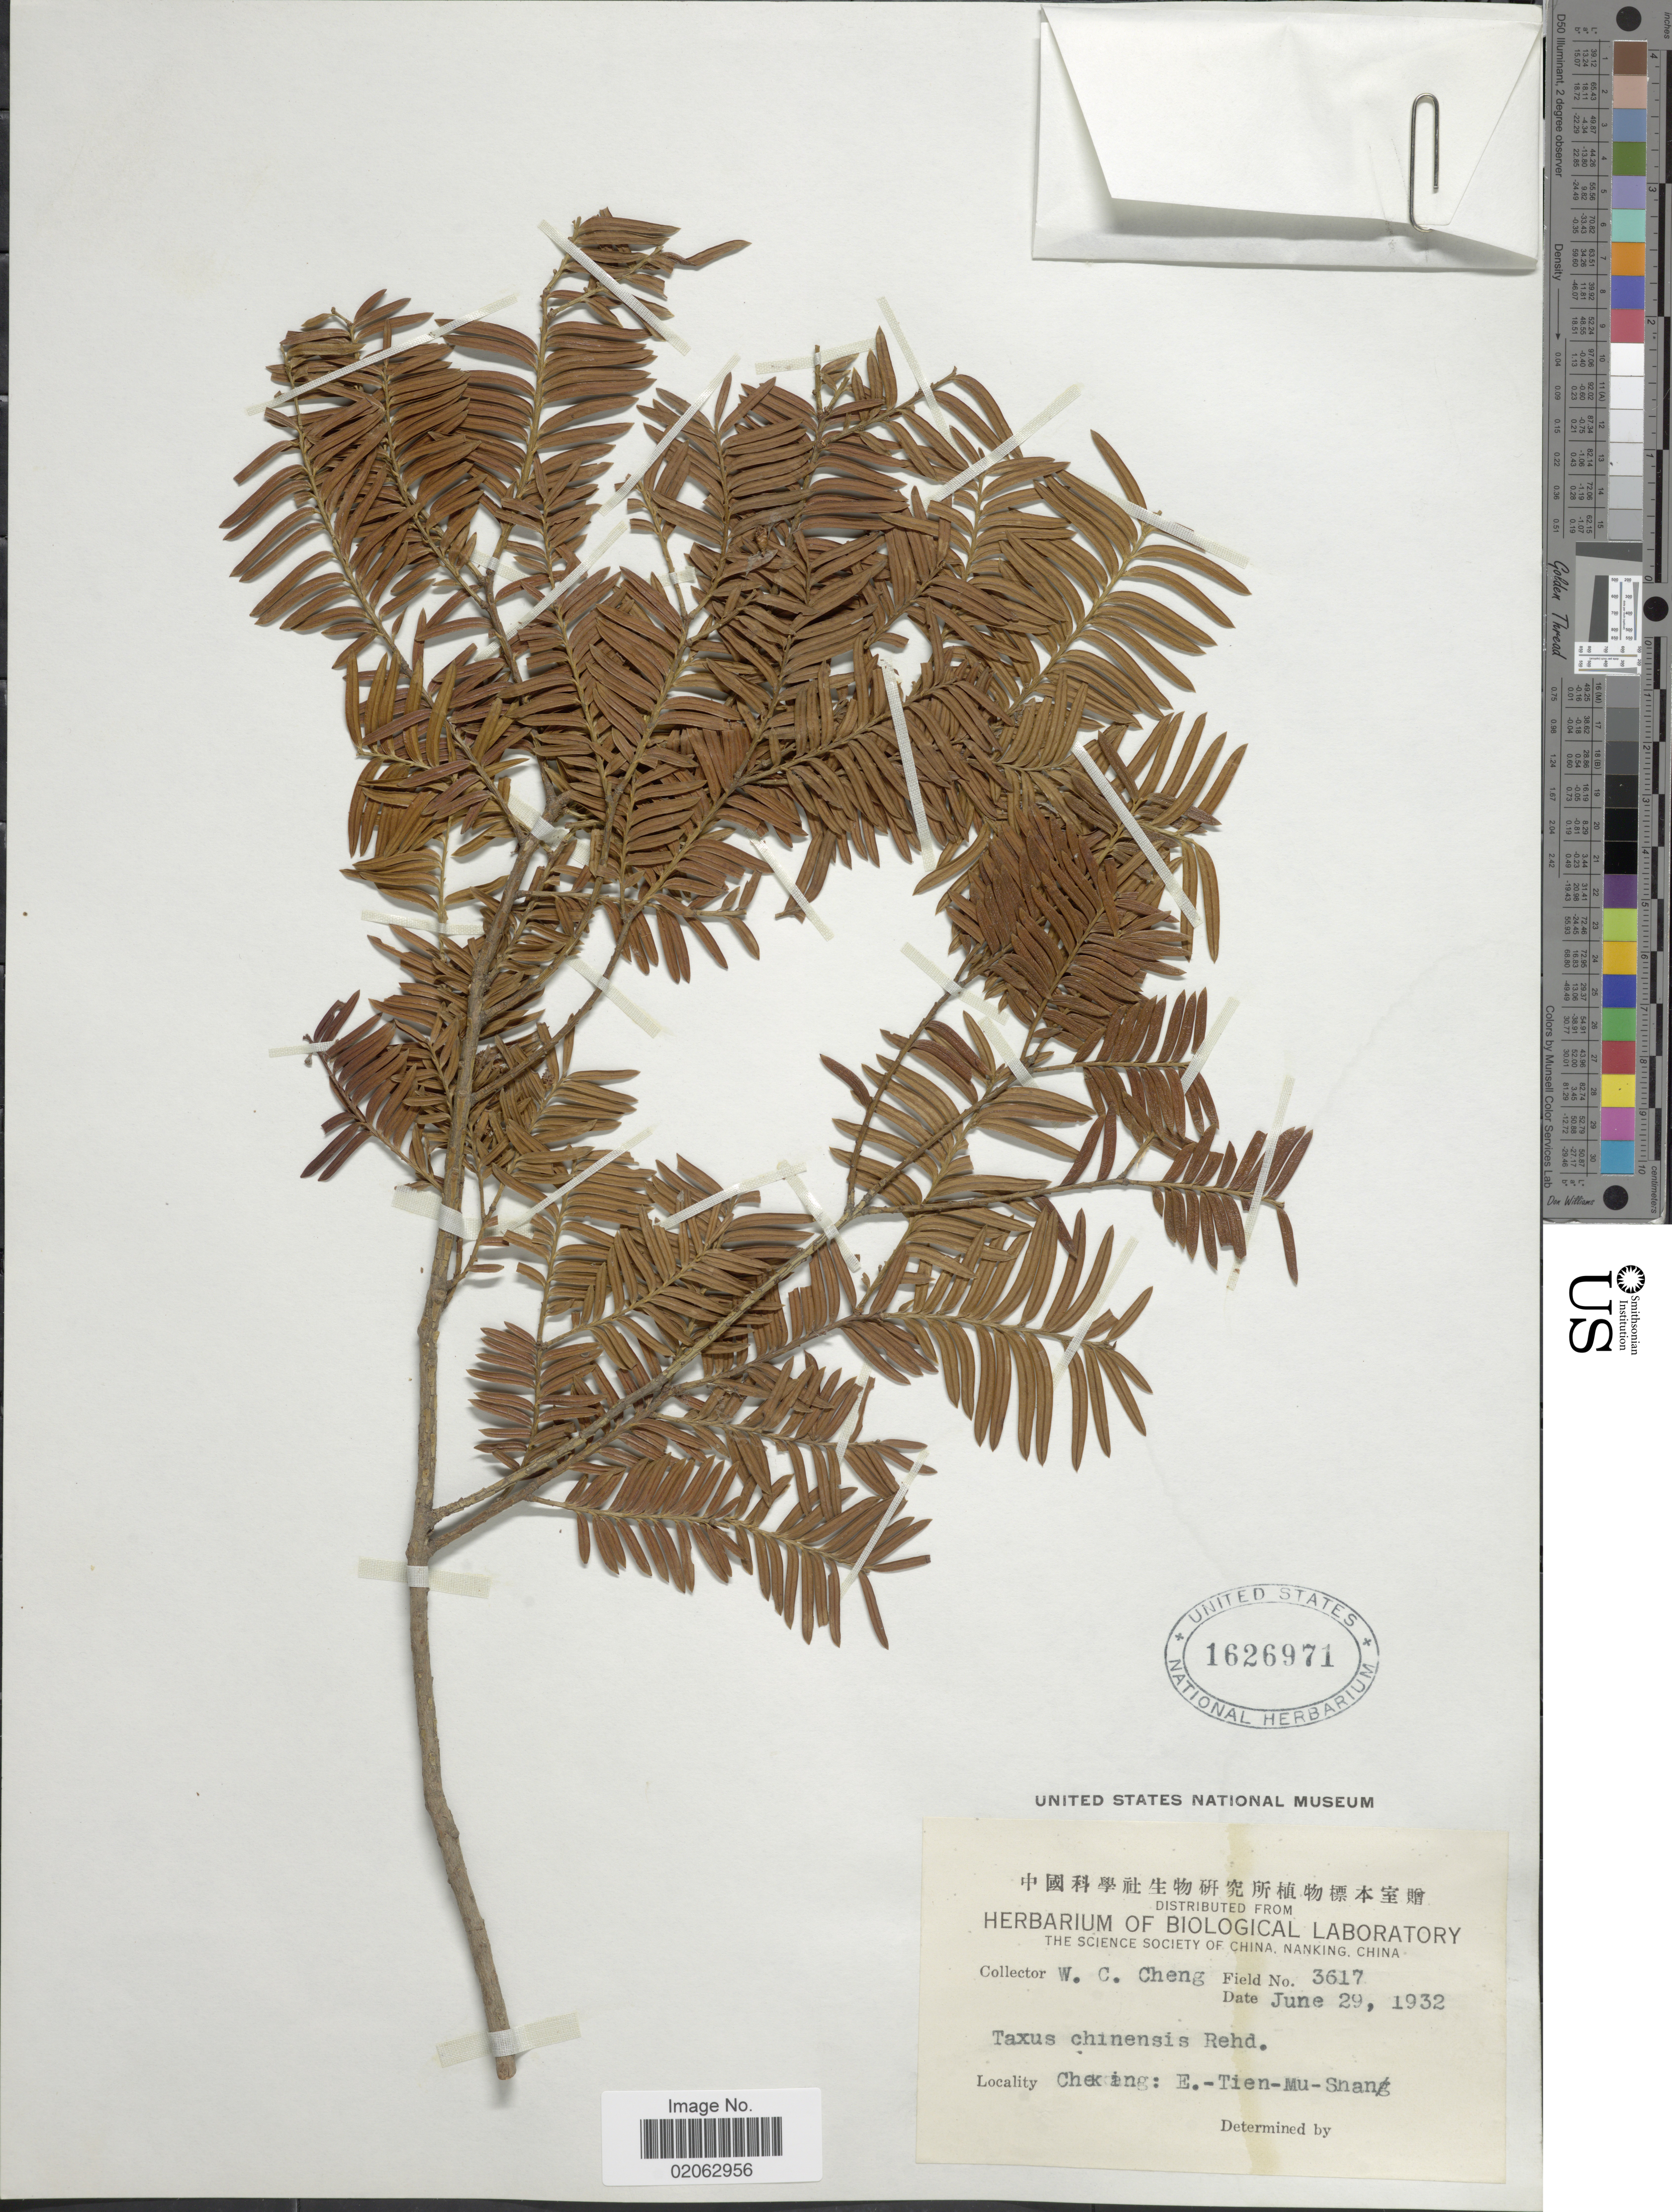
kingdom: Plantae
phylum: Tracheophyta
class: Pinopsida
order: Pinales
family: Taxaceae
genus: Taxus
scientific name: Taxus celebica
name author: (Warb.) H.L. Li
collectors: W. C. Cheng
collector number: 3617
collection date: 1932-06-29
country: China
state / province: Zhejiang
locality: Chekiang: E.-Tien-Mu-Shan.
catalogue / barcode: US 1626971